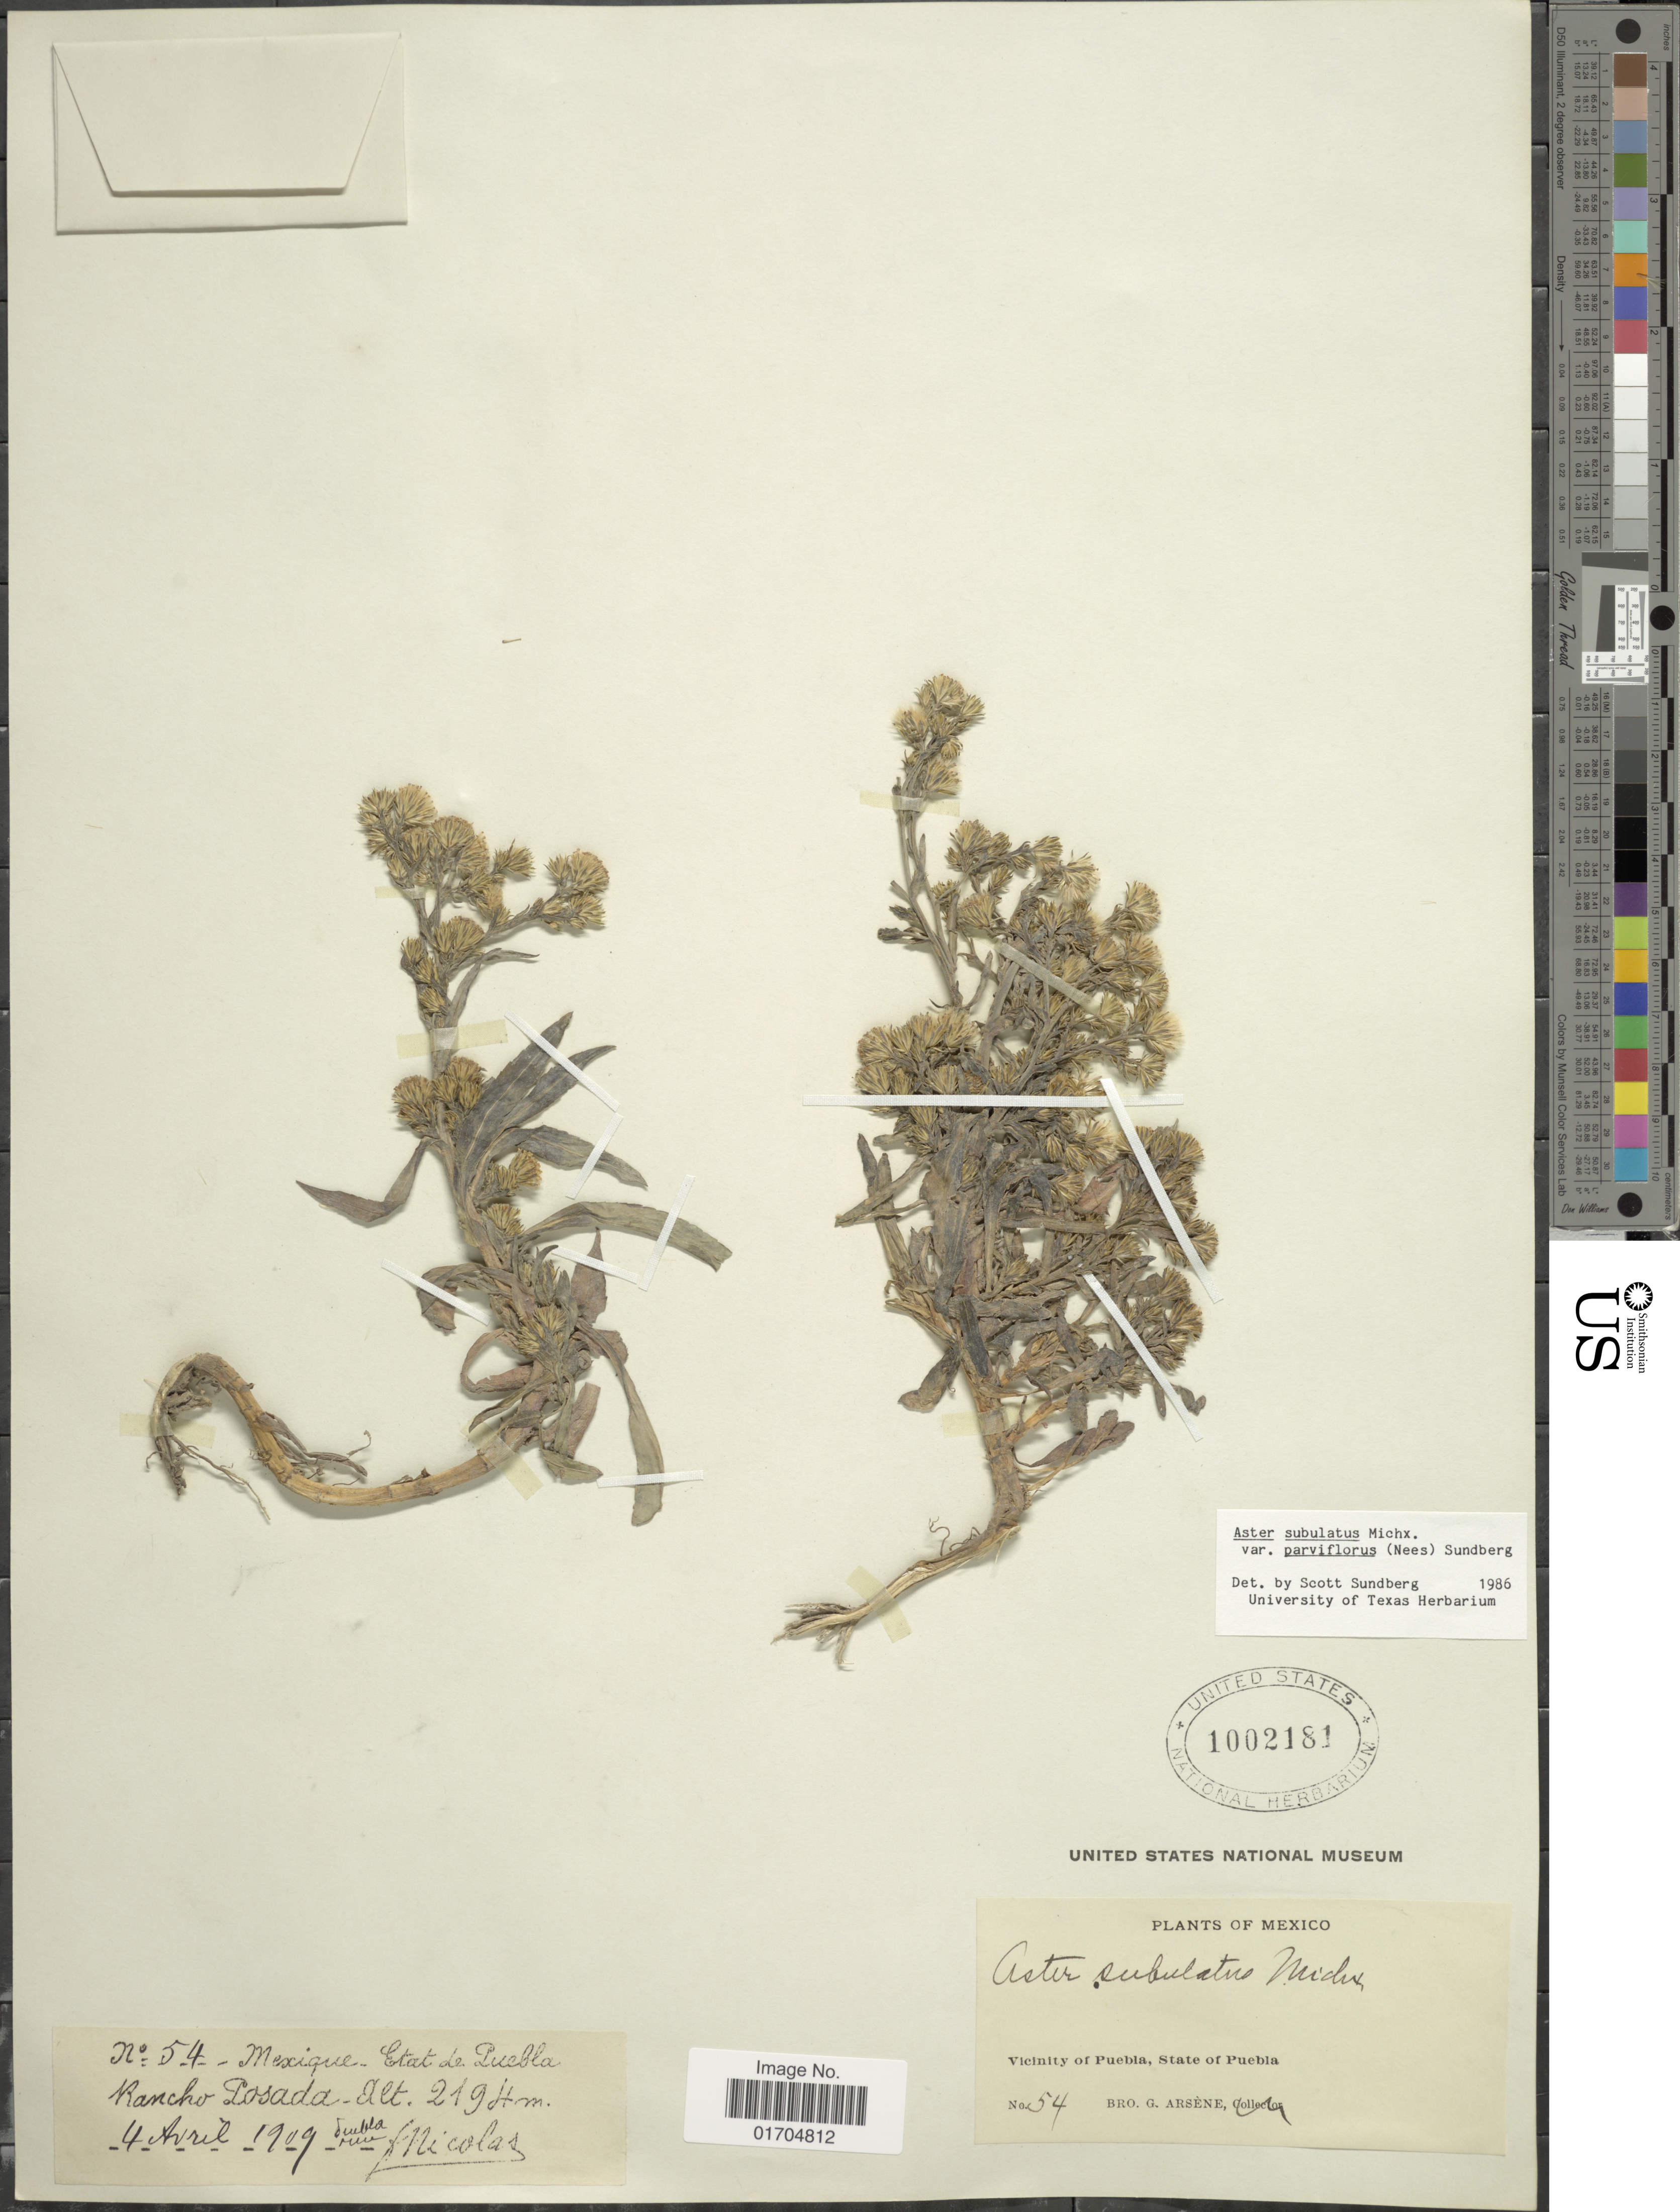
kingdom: Plantae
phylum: Tracheophyta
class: Magnoliopsida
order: Asterales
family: Asteraceae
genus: Symphyotrichum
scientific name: Symphyotrichum subulatum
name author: (Michx.) G.L. Nesom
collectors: Bro. G. Arsène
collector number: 54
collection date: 1909-04-04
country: Mexico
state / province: Puebla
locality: Vicinity of Puebla, Rancho Losada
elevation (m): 2194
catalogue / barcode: US 1002181